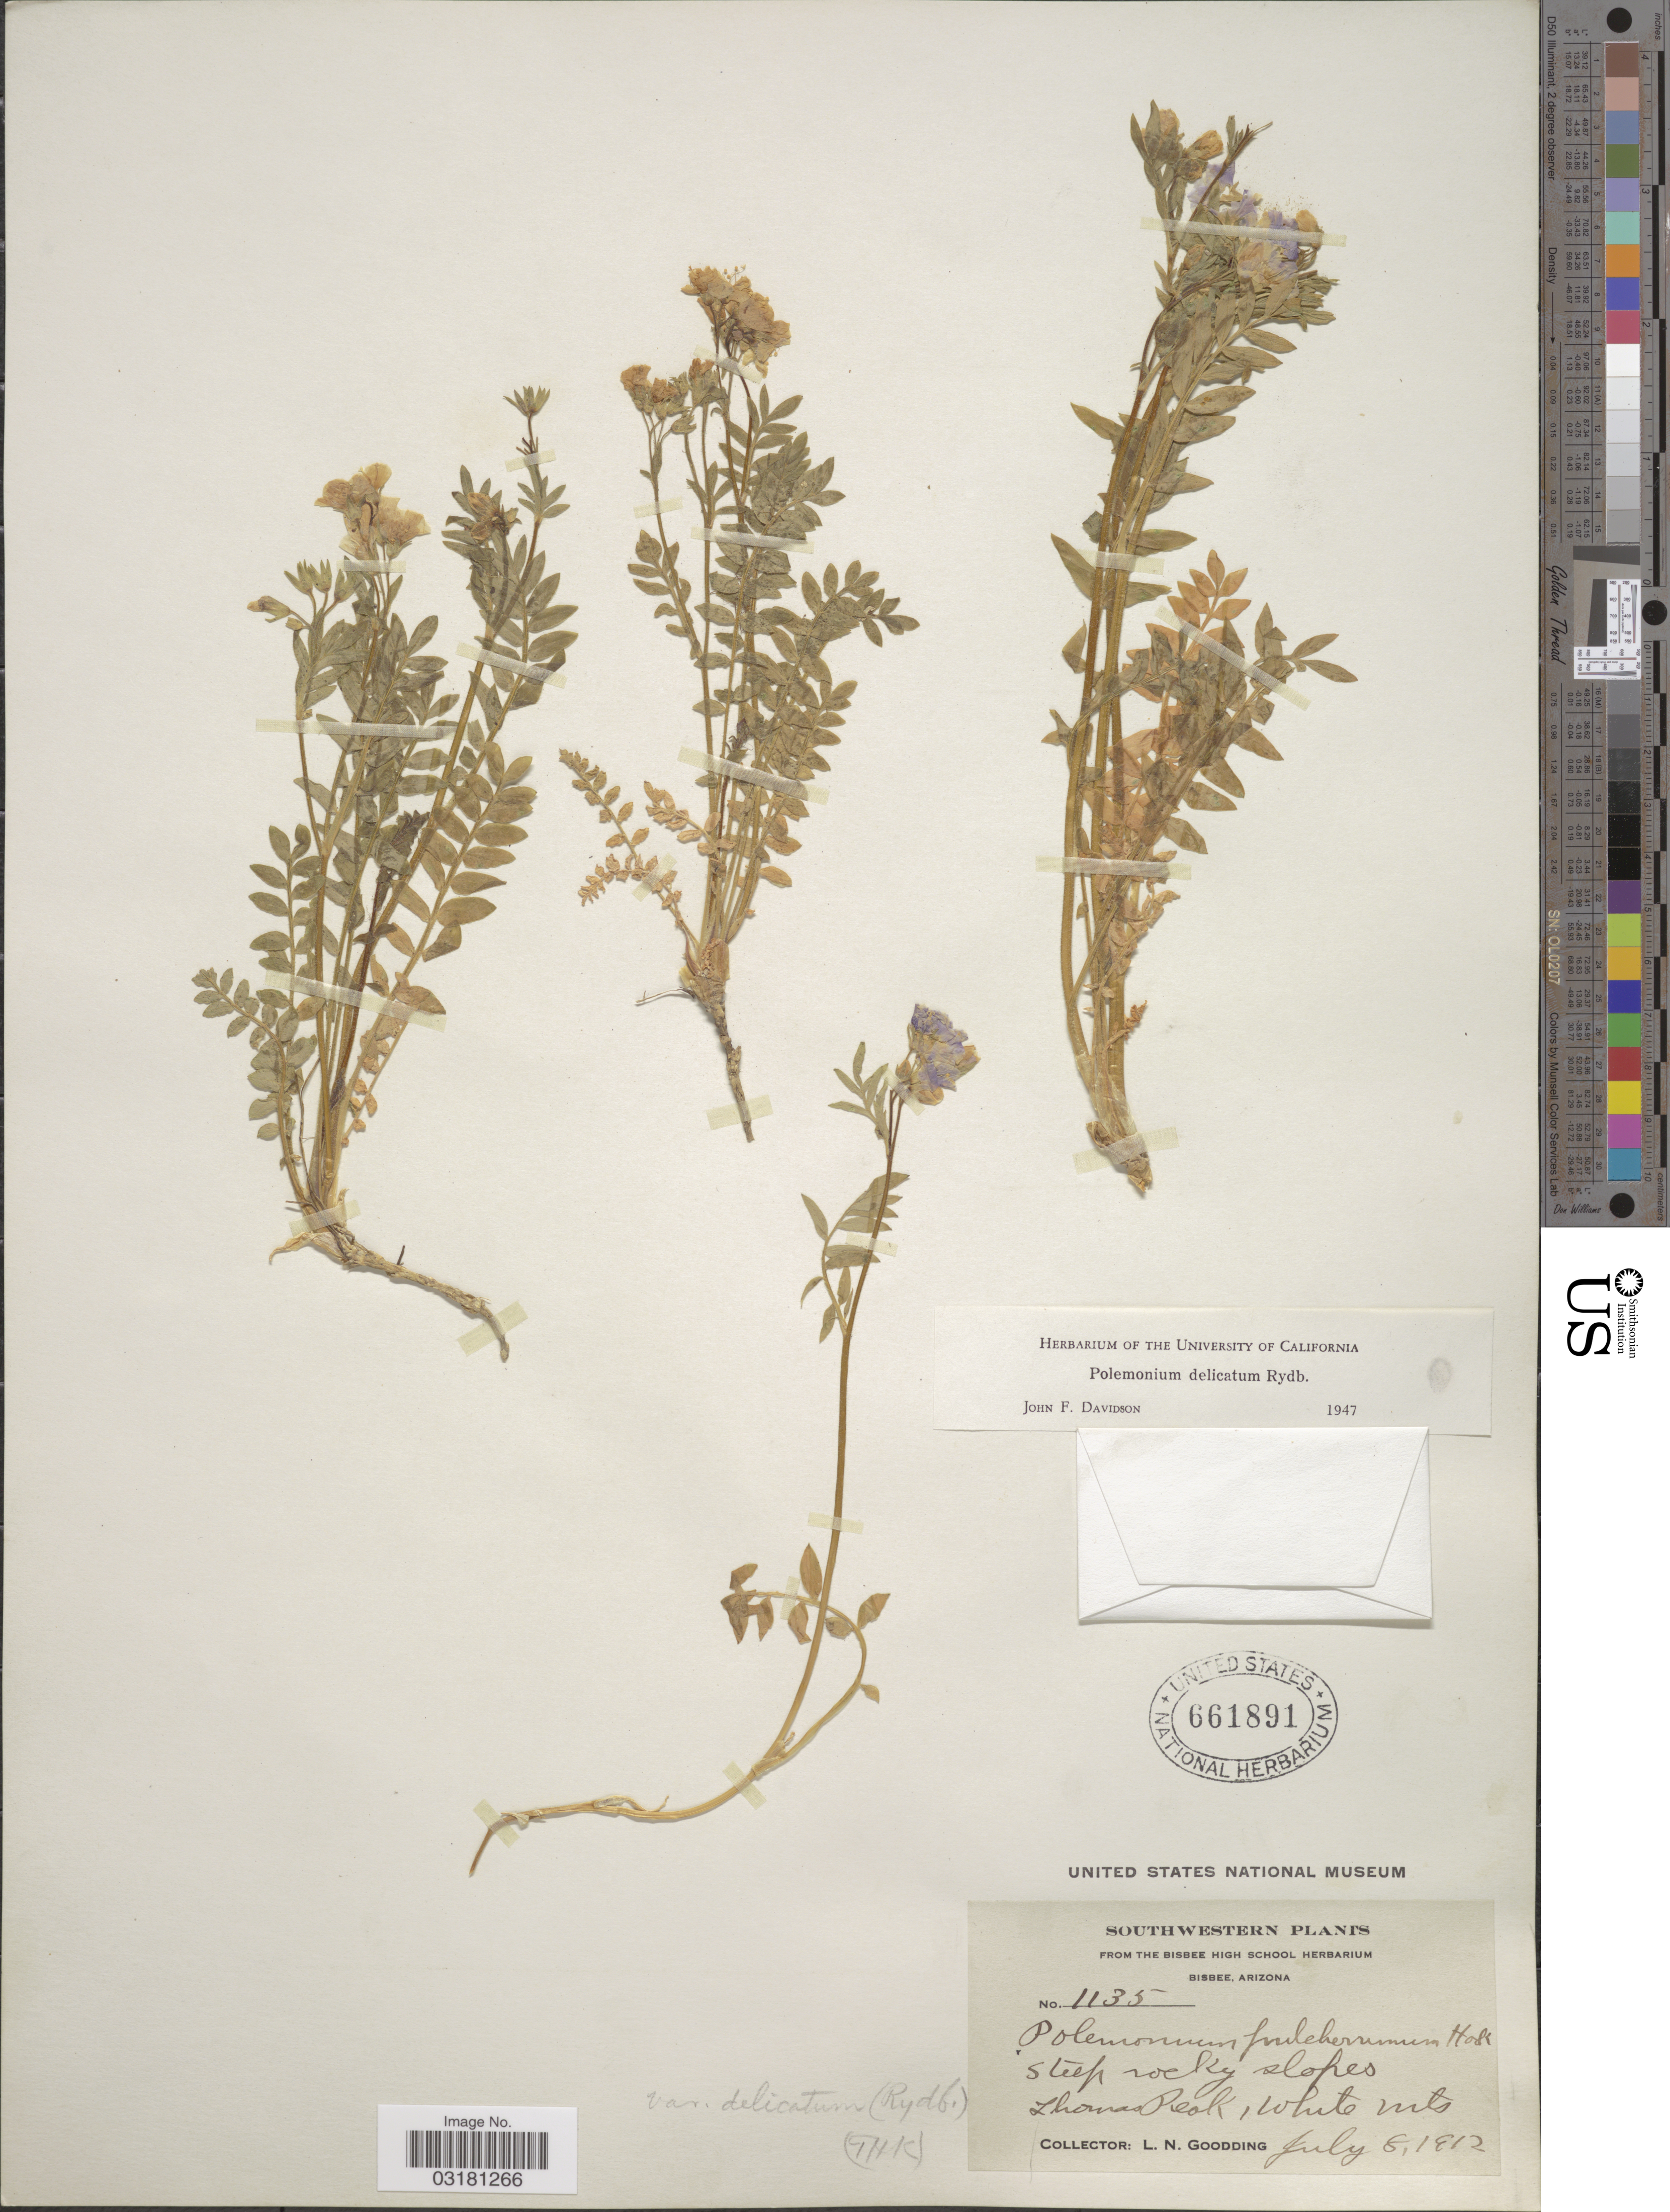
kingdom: Plantae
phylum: Tracheophyta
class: Magnoliopsida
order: Ericales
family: Polemoniaceae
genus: Polemonium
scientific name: Polemonium delicatum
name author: Rydb.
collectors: L. N. Goodding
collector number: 1135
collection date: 1912-07-08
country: United States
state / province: Arizona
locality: Southwestern. Thomas Peak, White Mts.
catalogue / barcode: US 661891